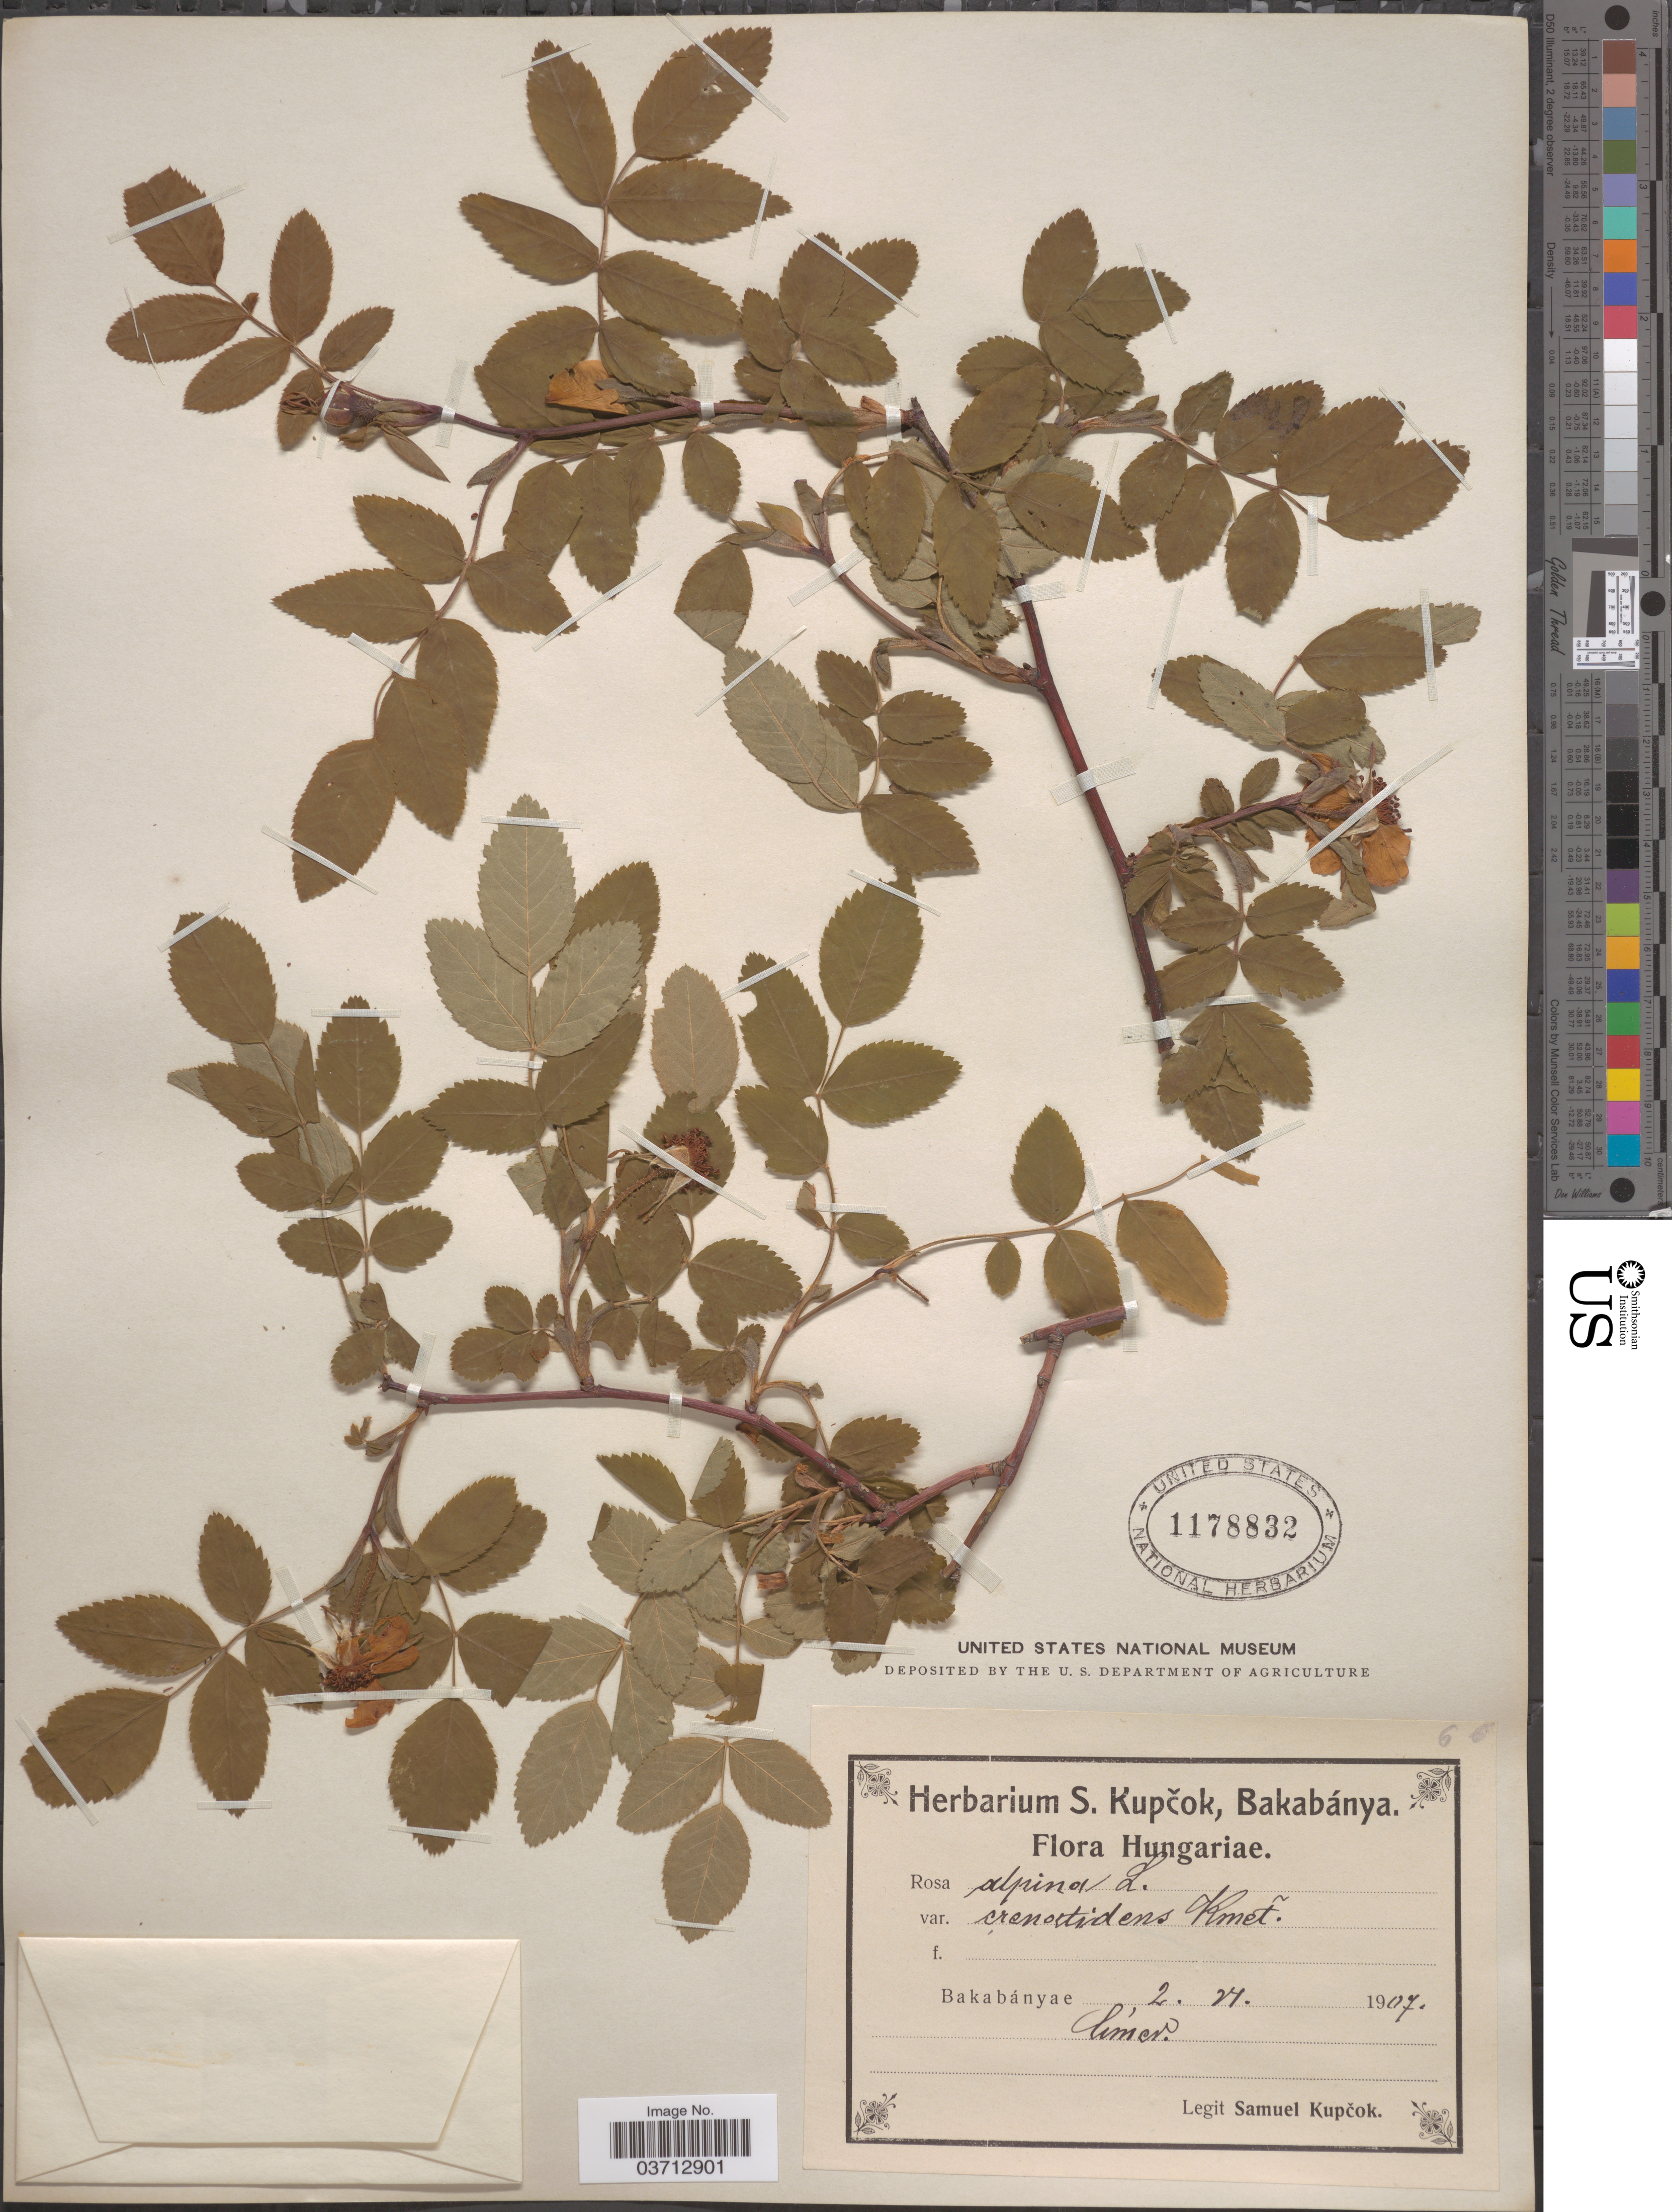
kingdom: Plantae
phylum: Tracheophyta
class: Magnoliopsida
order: Rosales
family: Rosaceae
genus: Rosa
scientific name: Rosa alpina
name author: L.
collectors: S. Kupcok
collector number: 66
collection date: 1907-06-02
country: Hungary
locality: Hungariae. Bakabányae. A'mer.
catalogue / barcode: US 1178832